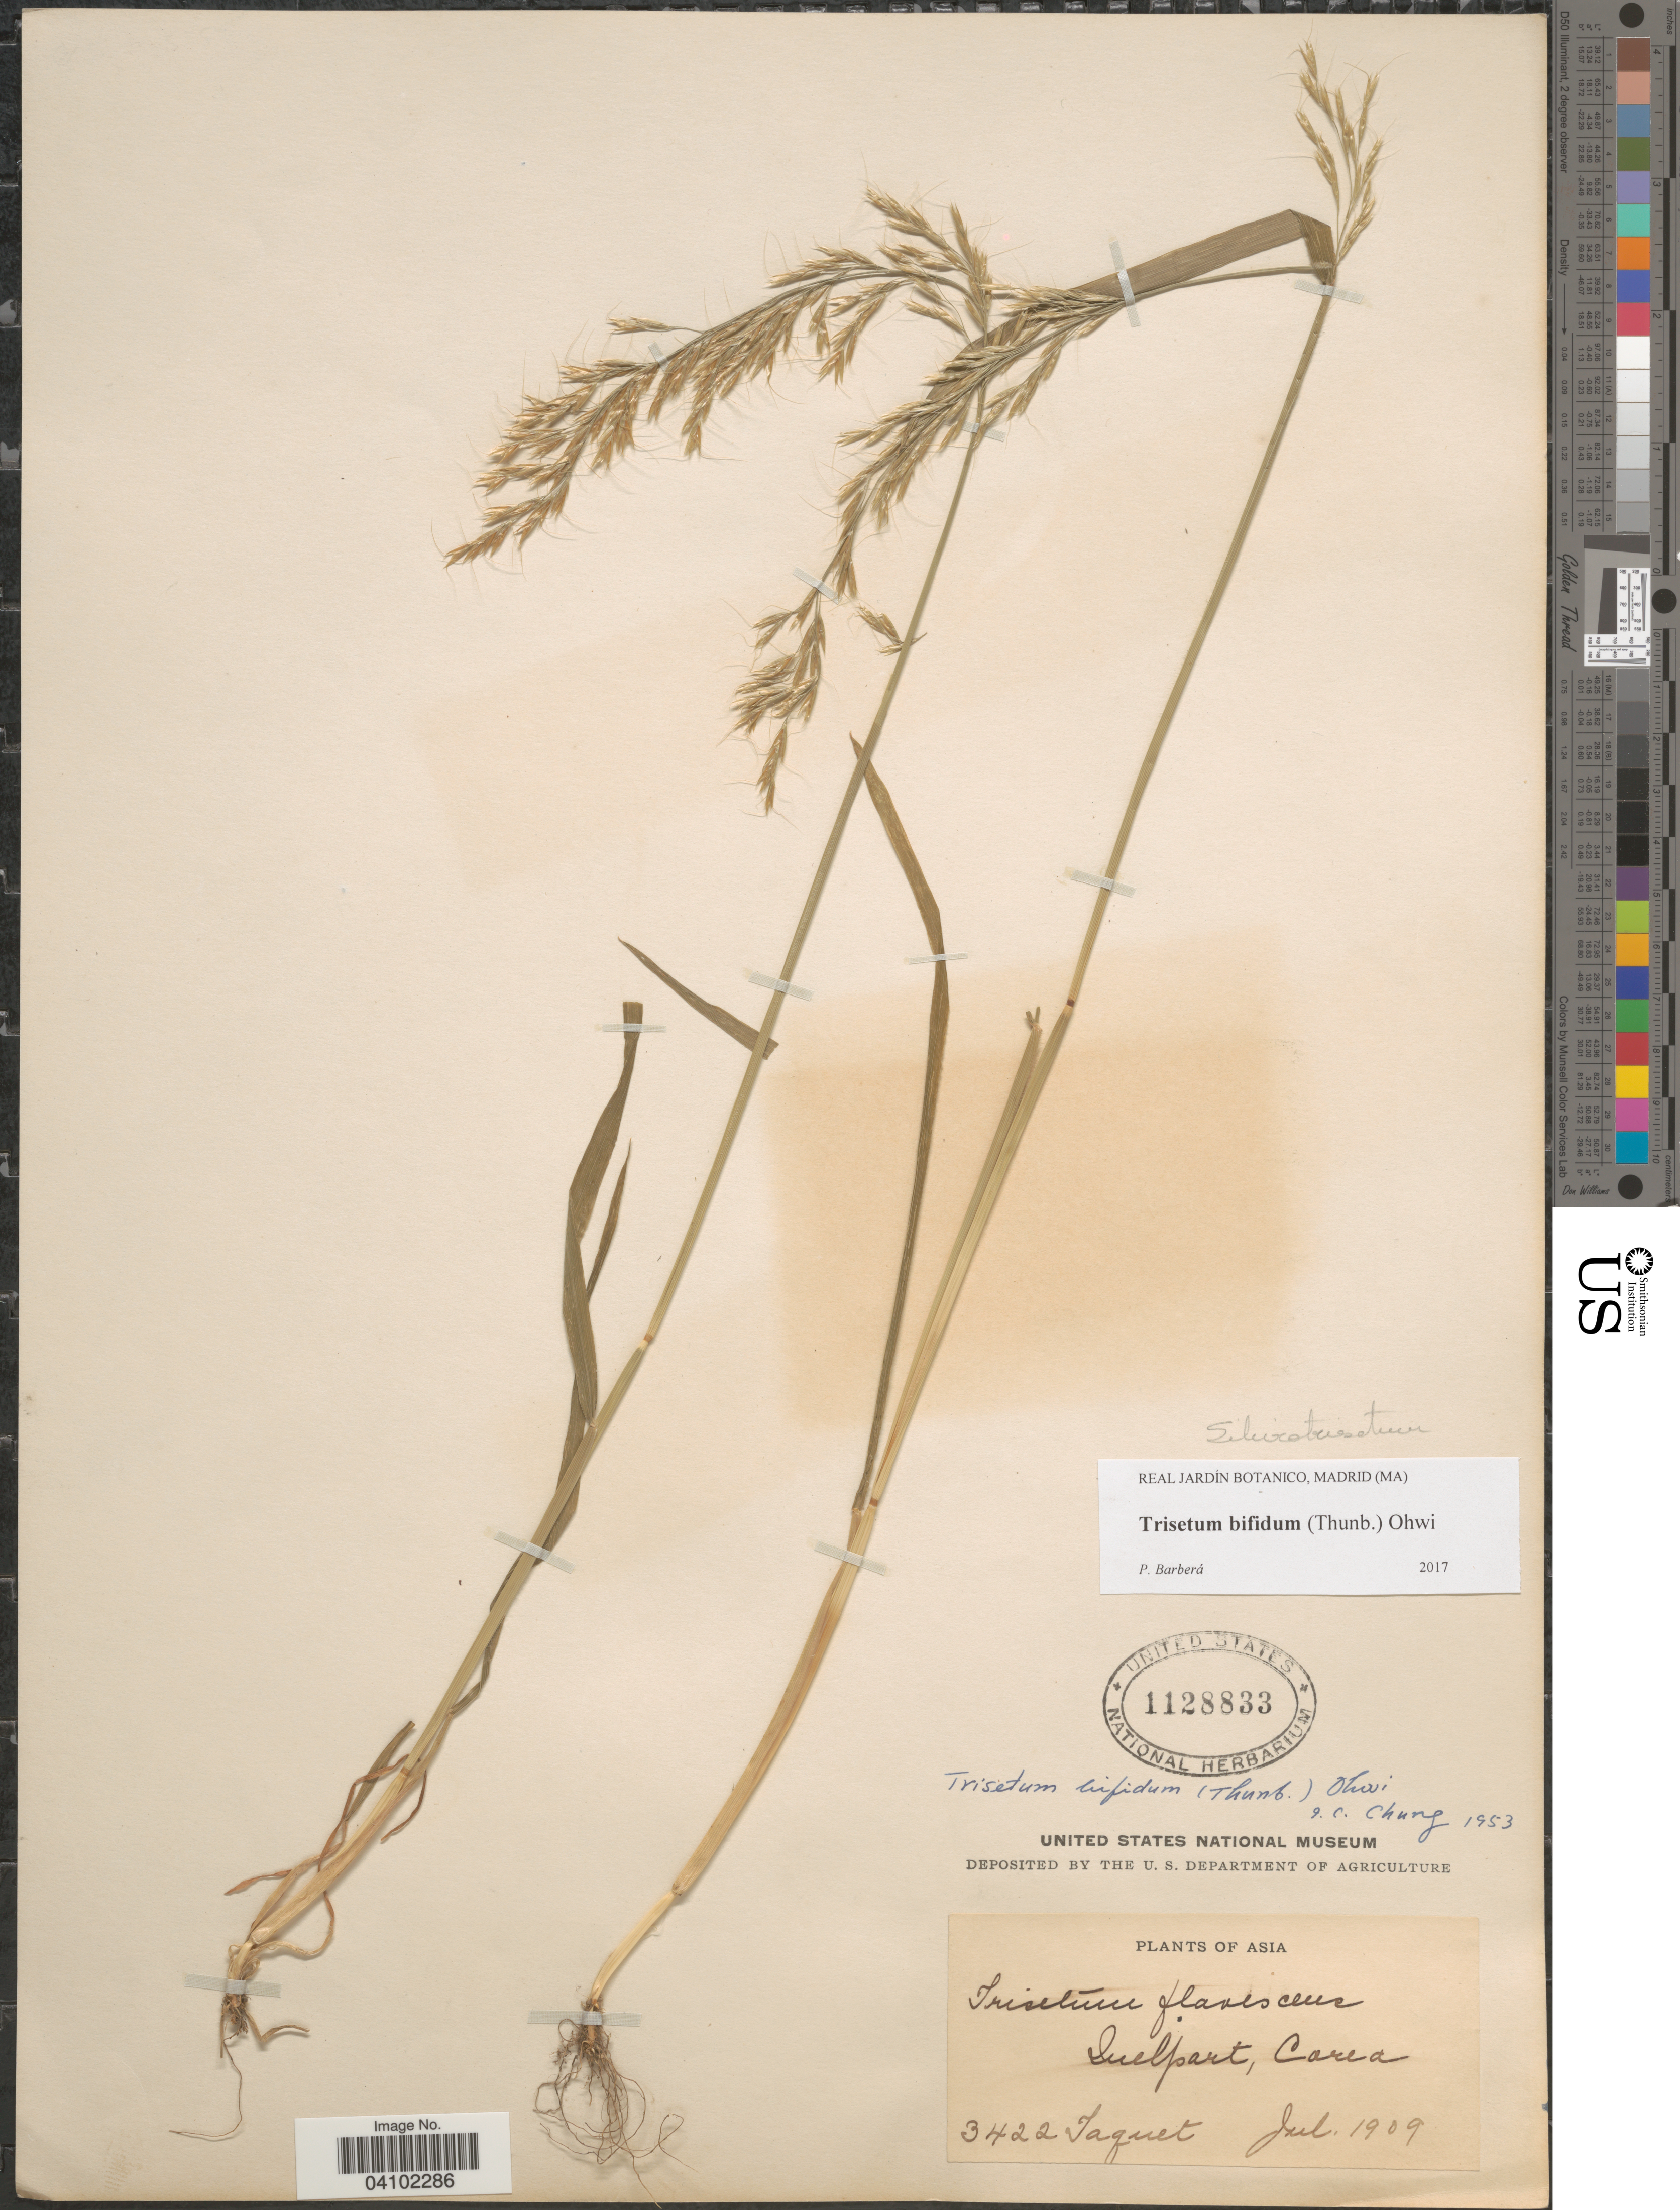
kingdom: Plantae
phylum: Tracheophyta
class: Liliopsida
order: Poales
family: Poaceae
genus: Sibirotrisetum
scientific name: Sibirotrisetum bifidum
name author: (Thunb.) Barberá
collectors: Taquet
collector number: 3422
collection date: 1909-07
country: South Korea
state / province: Jeju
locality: Quelpart, Corea.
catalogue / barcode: US 1128833